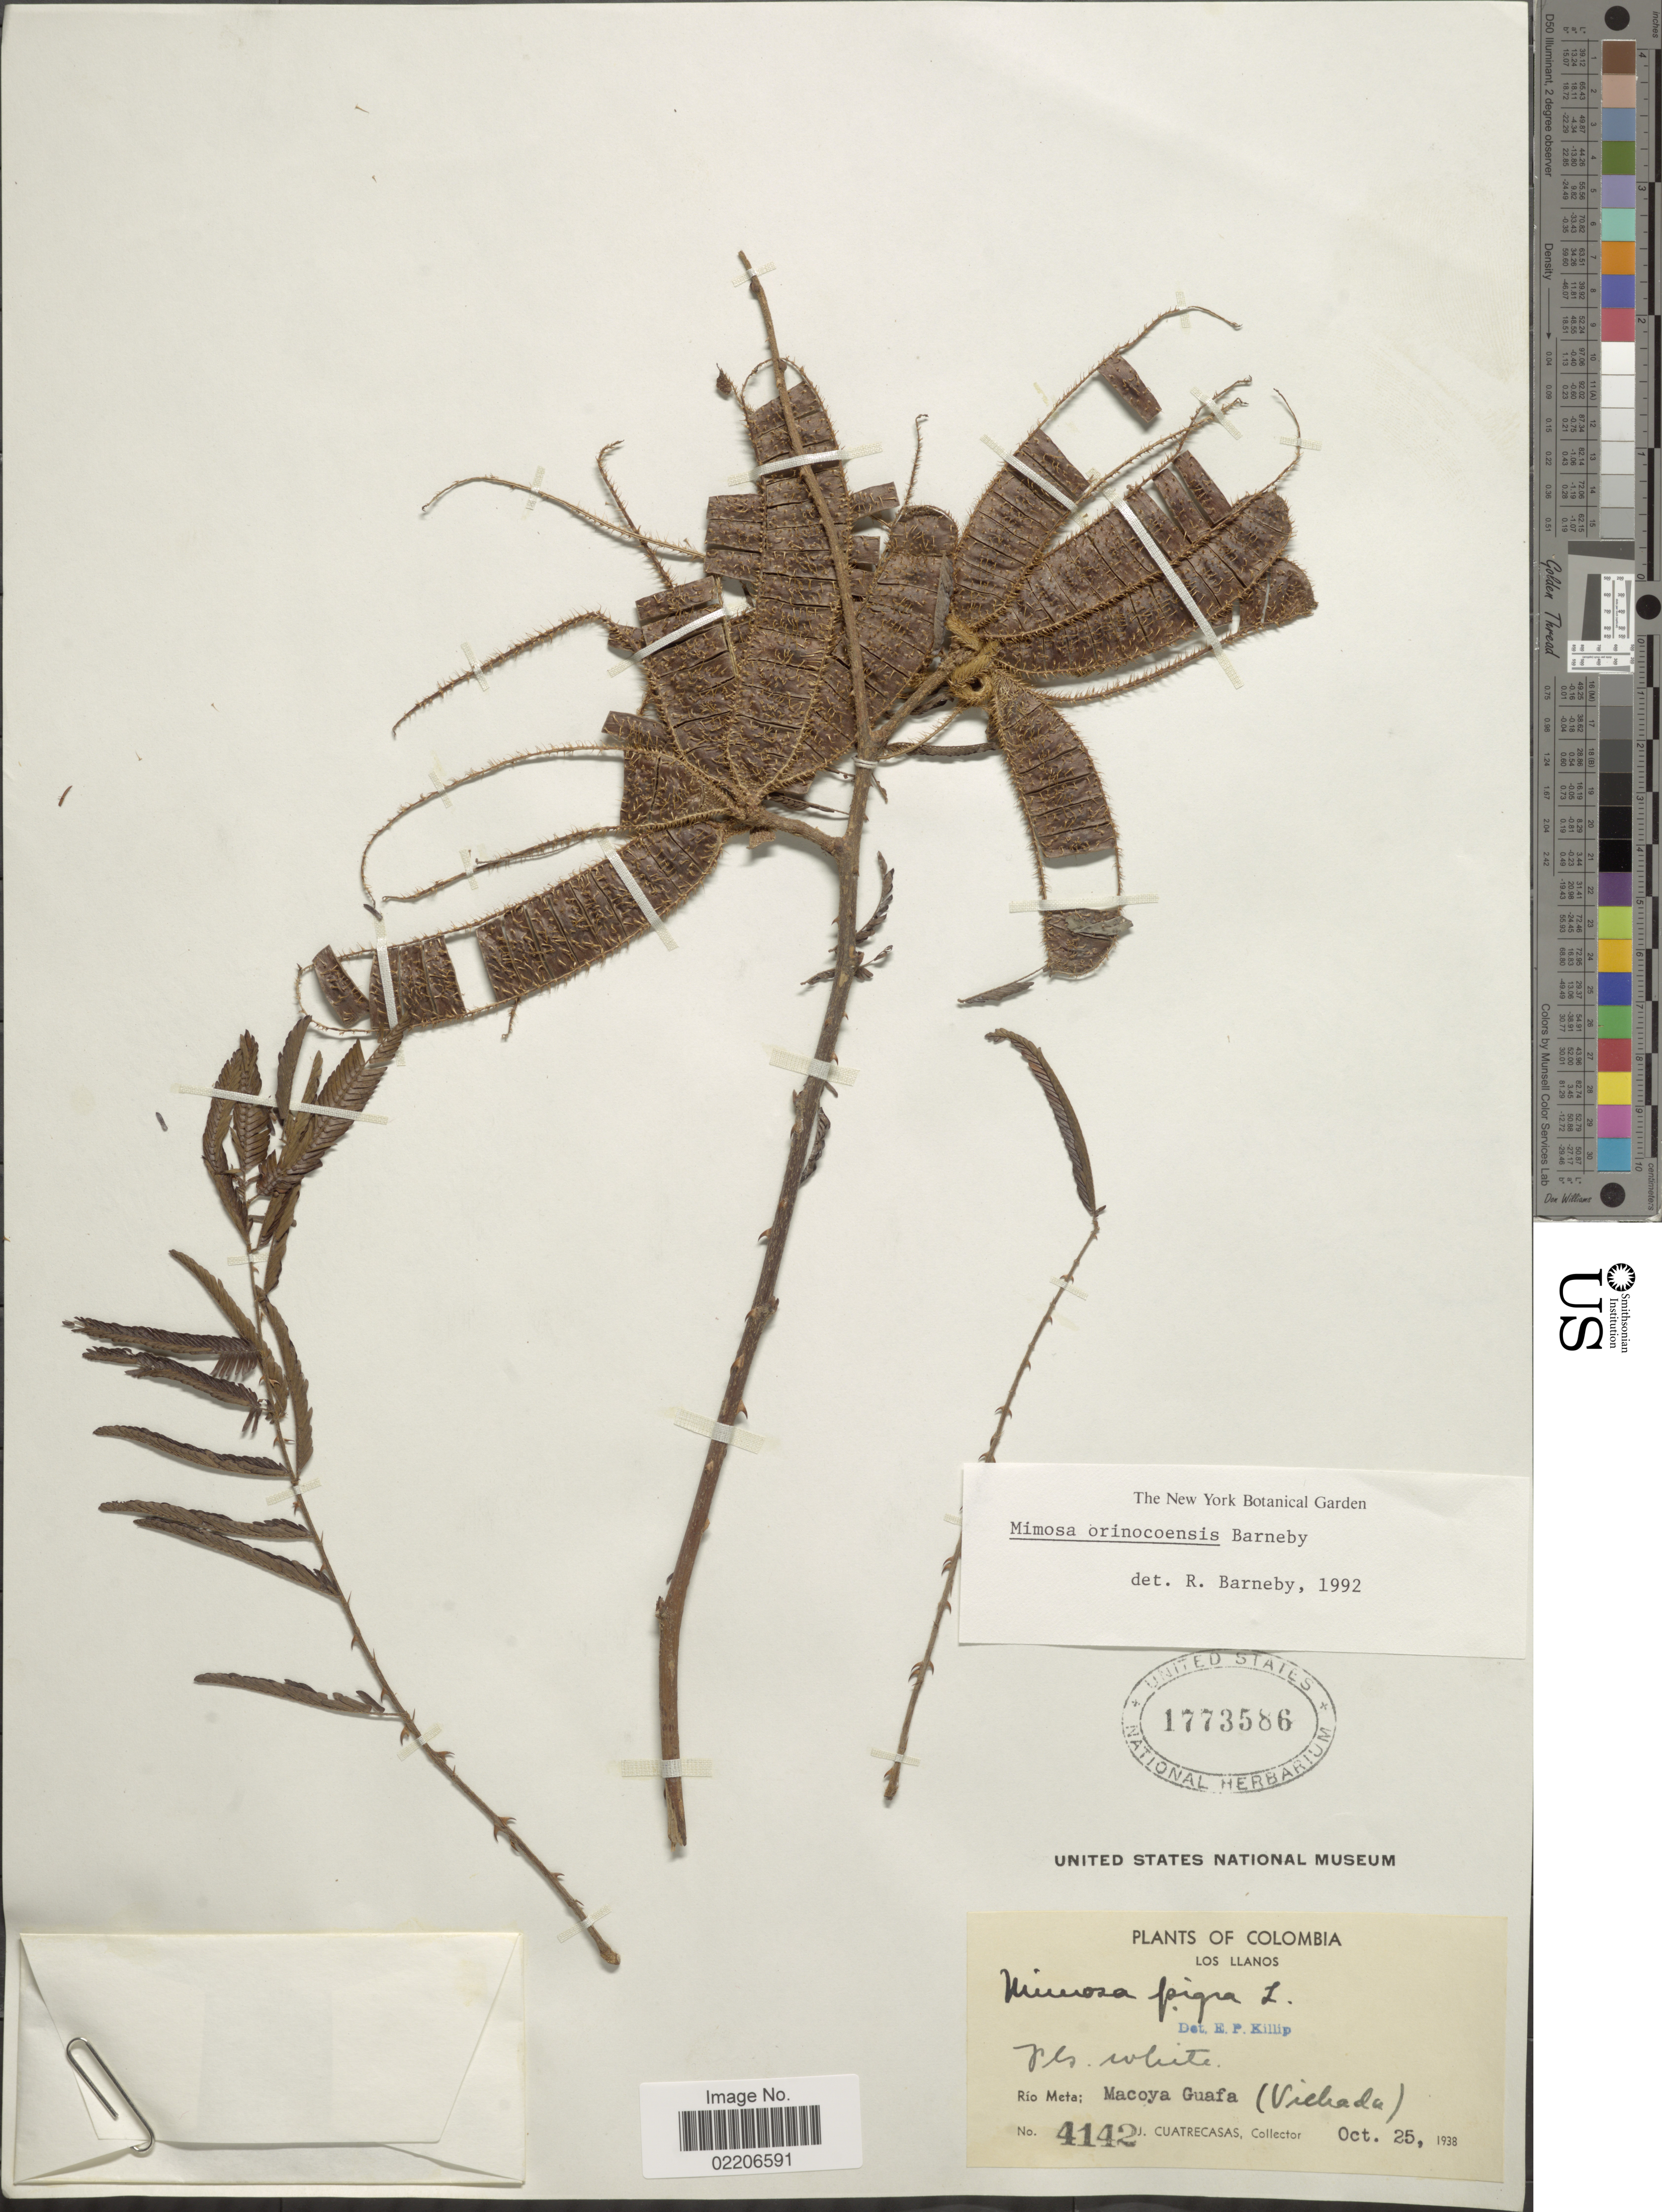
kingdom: Plantae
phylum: Tracheophyta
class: Magnoliopsida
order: Fabales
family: Fabaceae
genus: Mimosa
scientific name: Mimosa orinocoensis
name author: Barneby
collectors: J. Cuatrecasas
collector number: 4142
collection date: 1938-10-25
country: Colombia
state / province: Meta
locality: Los Llanos. Río Meta: Macoya Guafa (Vichada)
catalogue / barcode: US 1773586